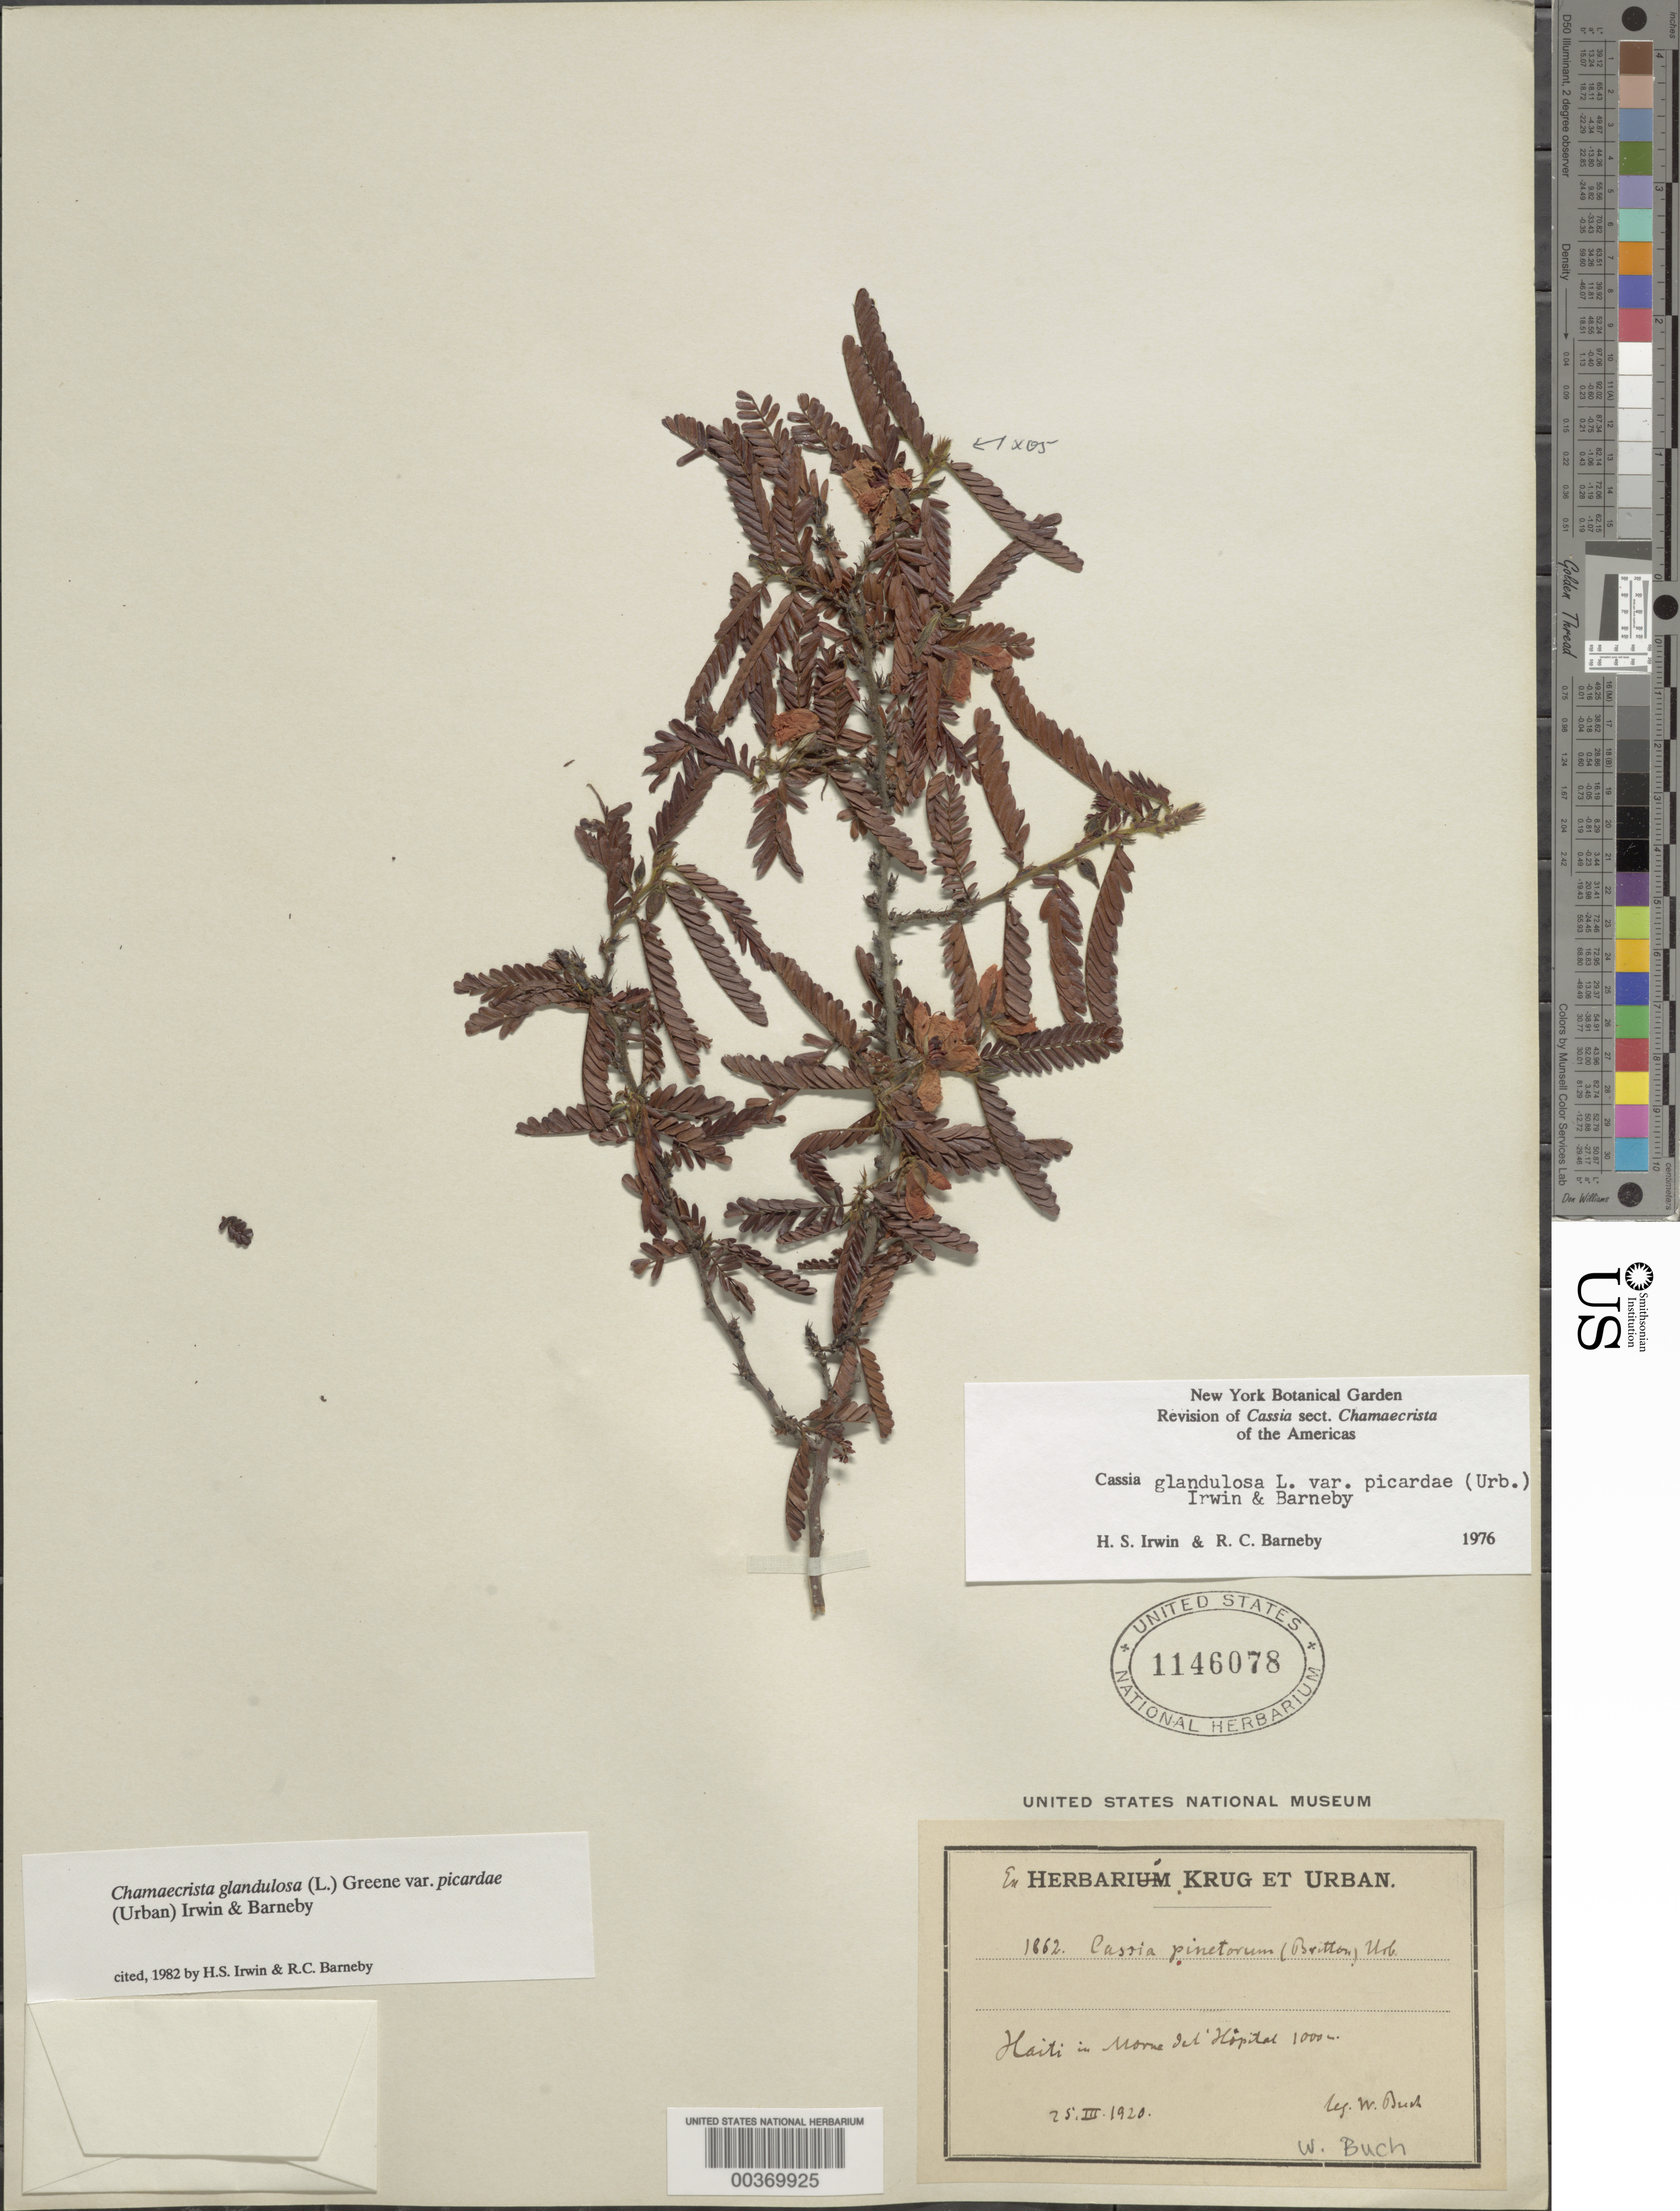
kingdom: Plantae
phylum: Tracheophyta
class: Magnoliopsida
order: Fabales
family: Fabaceae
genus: Chamaecrista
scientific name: Chamaecrista glandulosa var. picardae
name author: (Urb.) H.S. Irwin & Barneby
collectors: W. Buch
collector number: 1862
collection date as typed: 25 Mar 1920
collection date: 1920-03-25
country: Haiti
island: Hispaniola Island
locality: Morne del'hopital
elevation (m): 1000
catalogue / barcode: US 1146078